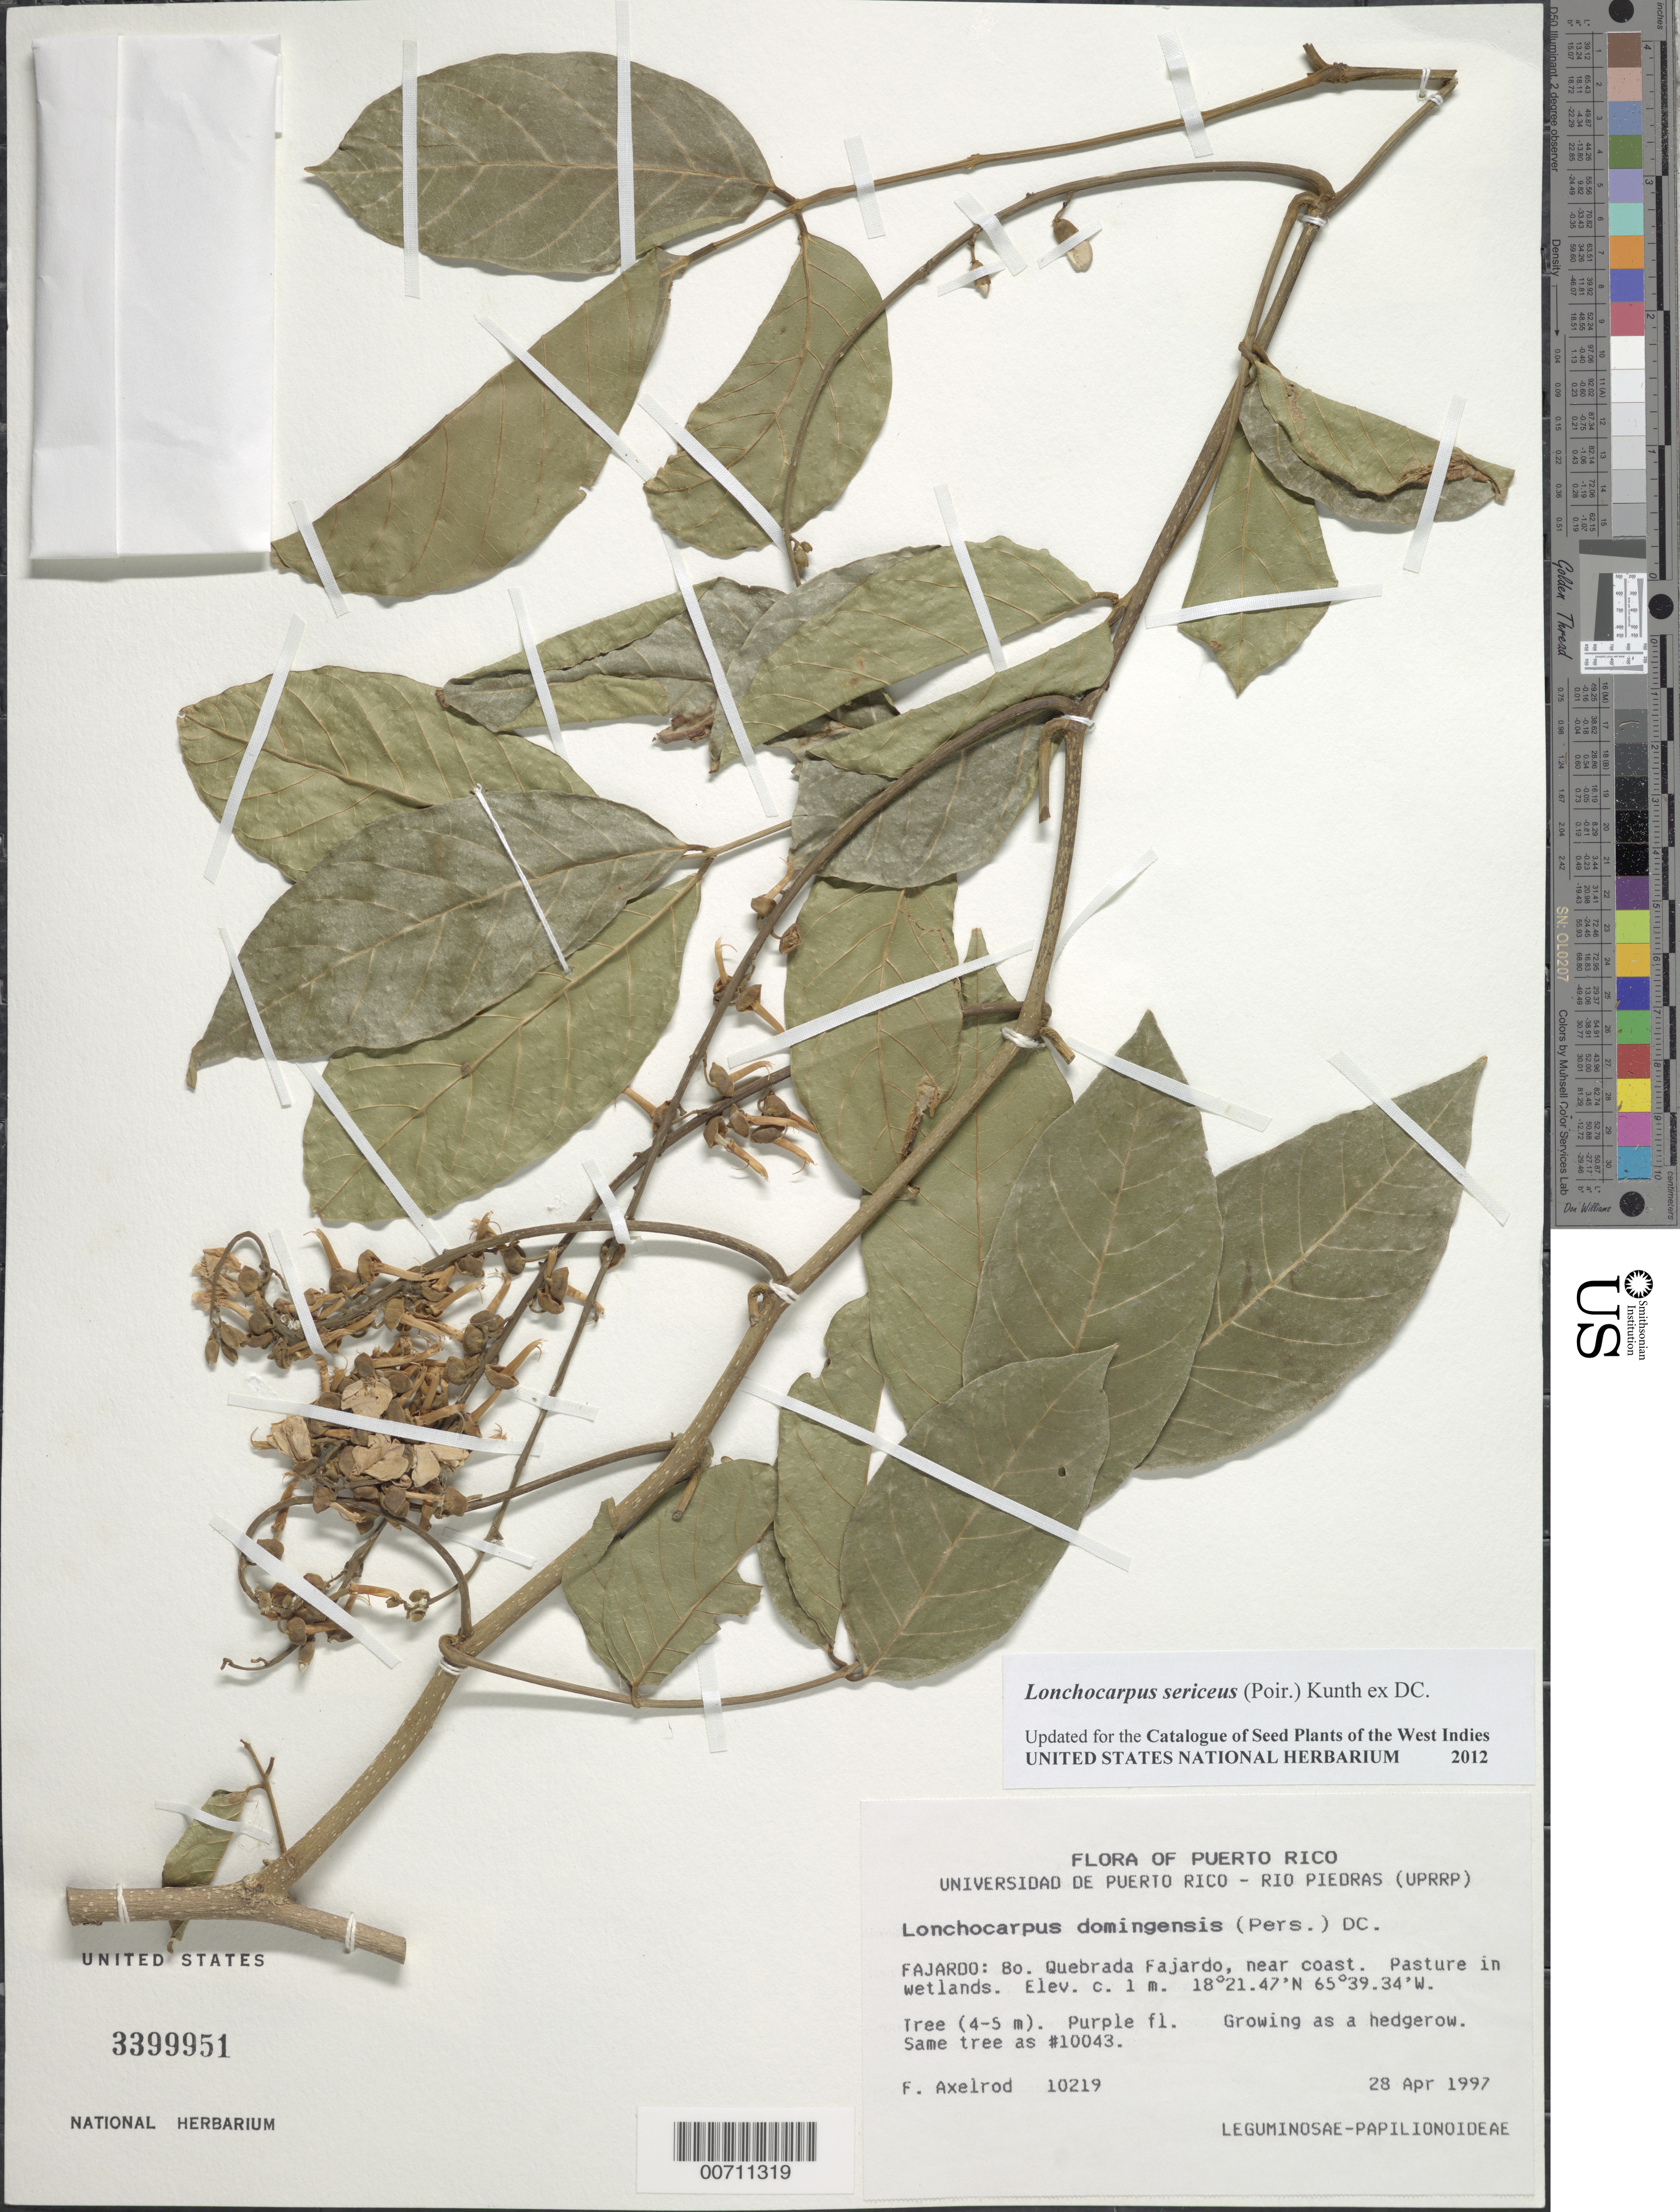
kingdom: Plantae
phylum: Tracheophyta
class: Magnoliopsida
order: Fabales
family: Fabaceae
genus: Lonchocarpus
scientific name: Lonchocarpus sericeus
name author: (Poir.) Kunth ex DC.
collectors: F. S. Axelrod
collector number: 10219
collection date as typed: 28 Apr 1997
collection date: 1997-04-28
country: Puerto Rico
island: Greater Antilles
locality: Fajardo: Bo. Quebrada Fajardo, near coast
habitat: Pasture in wetlands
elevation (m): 1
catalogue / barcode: US 3399951